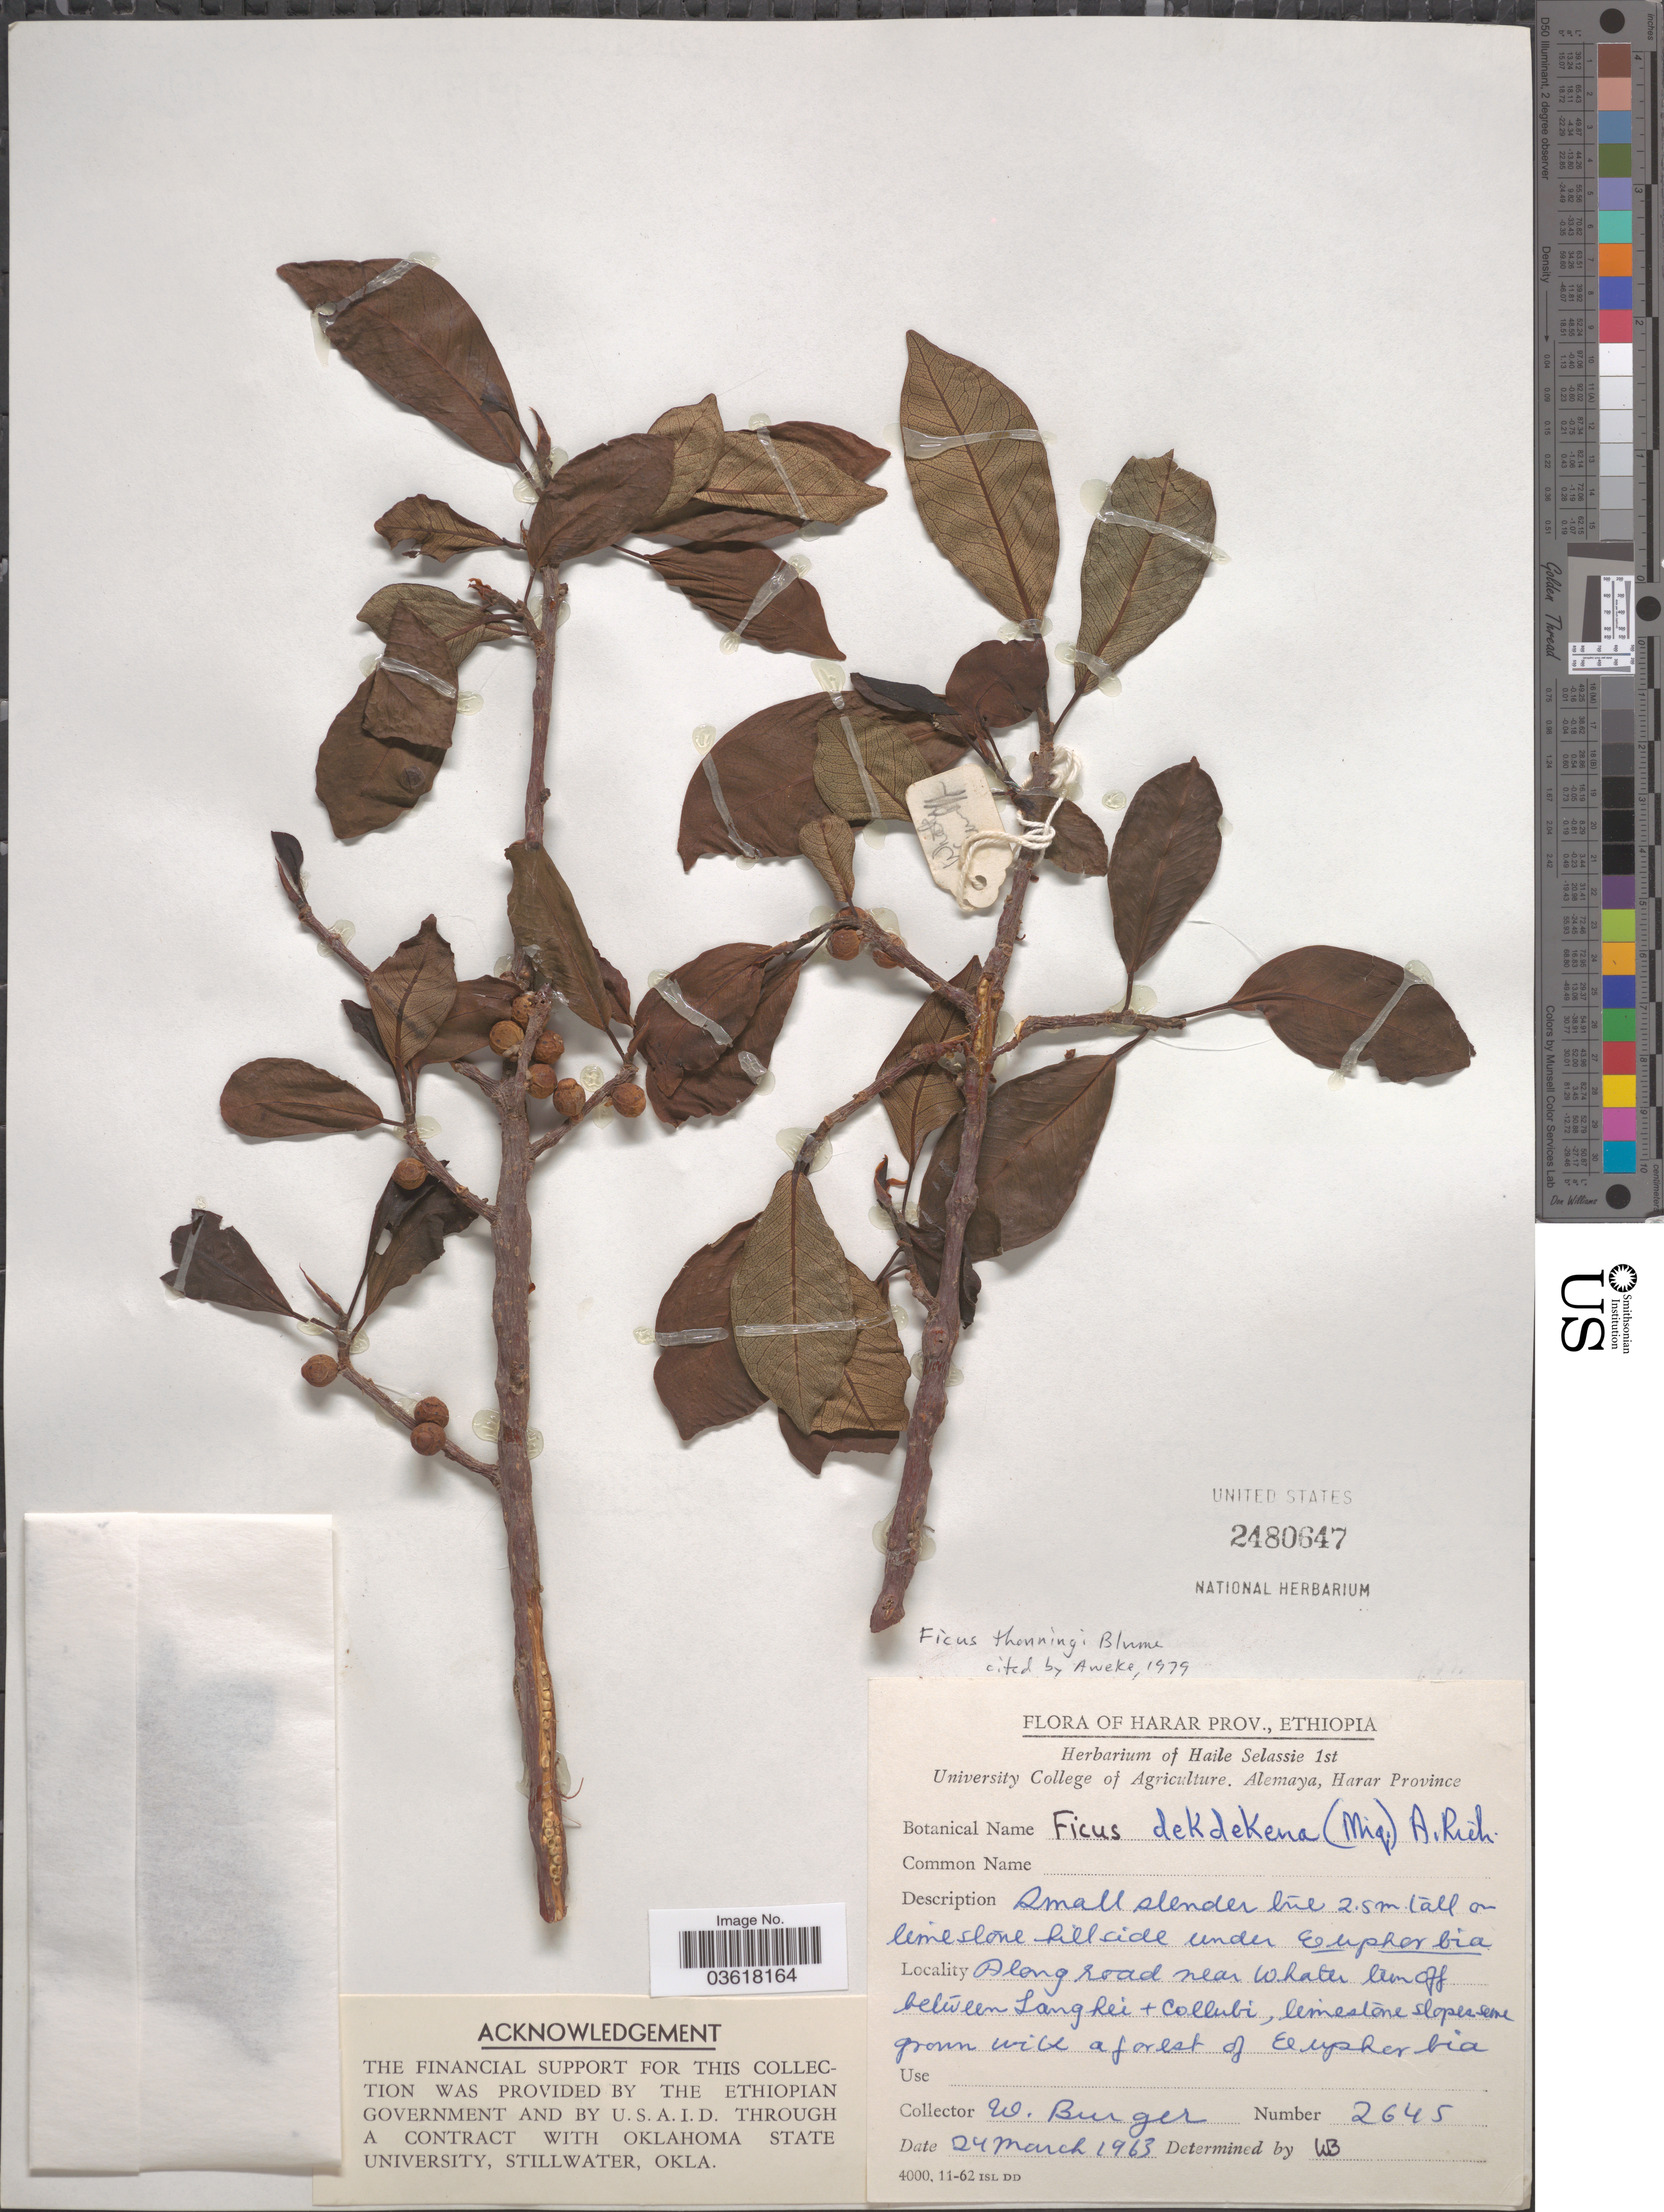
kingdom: Plantae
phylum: Tracheophyta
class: Magnoliopsida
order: Rosales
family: Moraceae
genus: Ficus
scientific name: Ficus thonningii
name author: Blume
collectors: W. Burger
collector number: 2645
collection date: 1963-03-24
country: Ethiopia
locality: Harar Prov., Along road near whater turnoff* between Langhei + Collubi.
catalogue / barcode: US 2480647